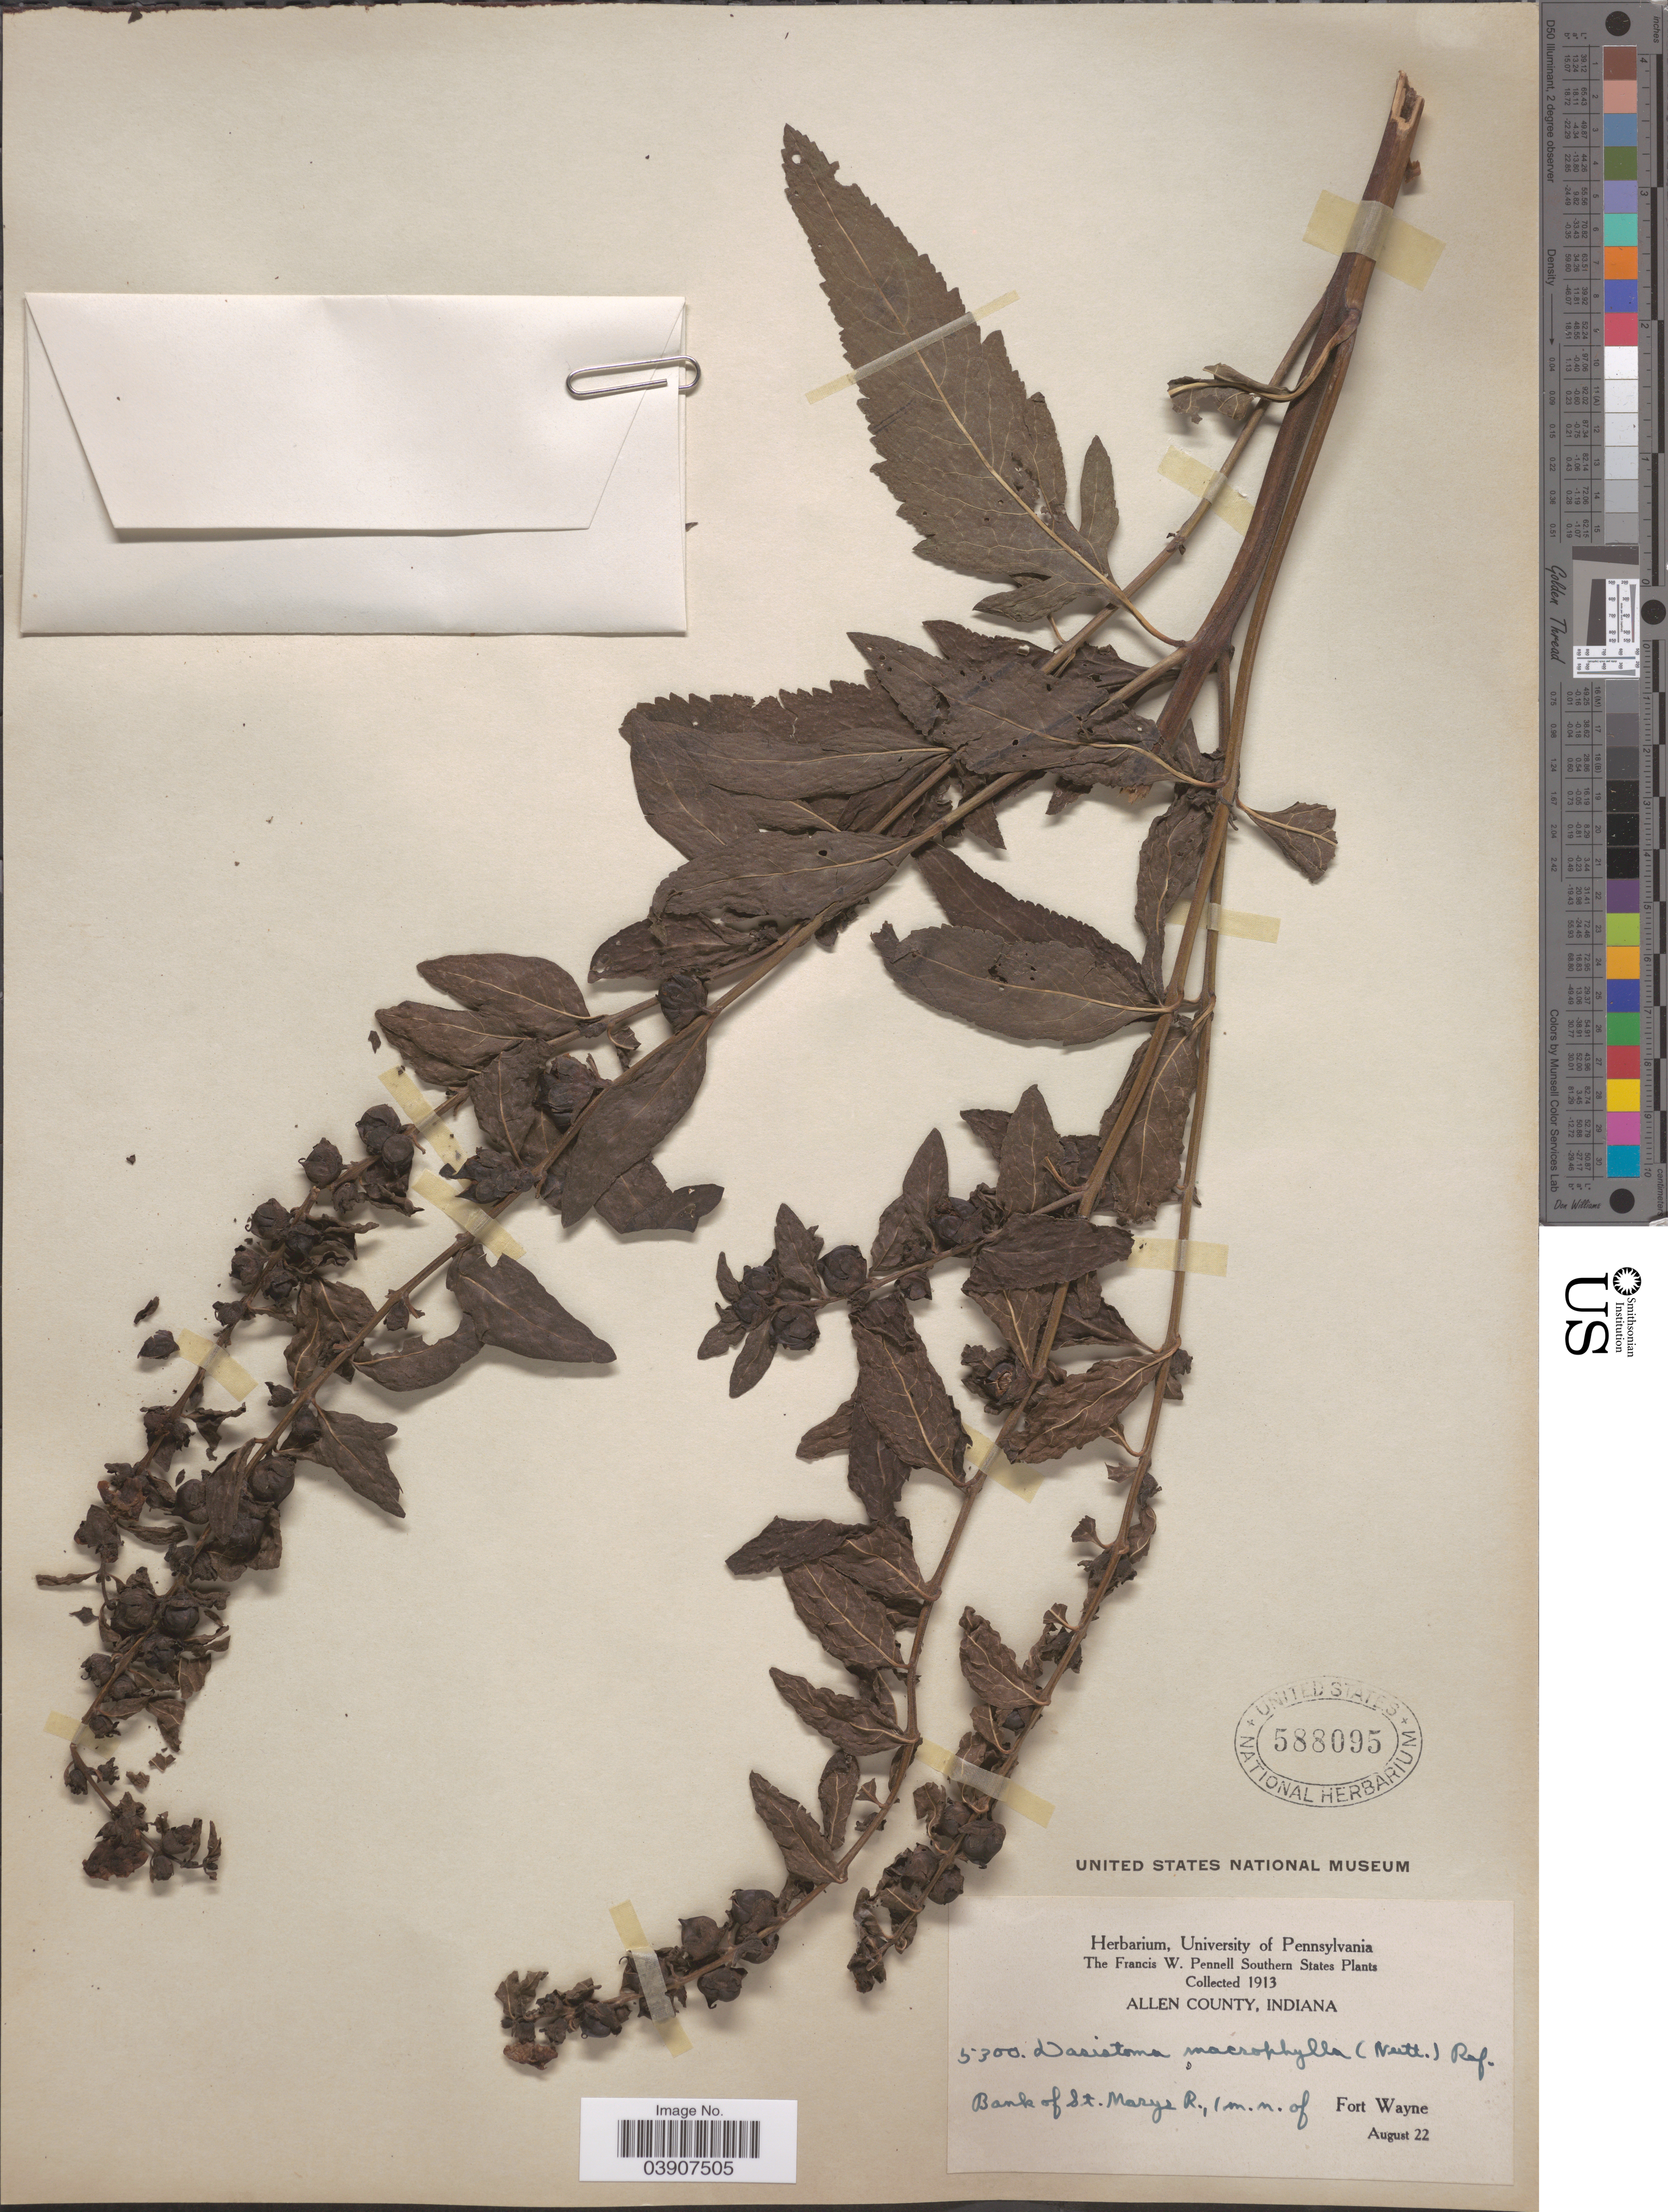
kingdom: Plantae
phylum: Tracheophyta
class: Magnoliopsida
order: Lamiales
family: Orobanchaceae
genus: Dasistoma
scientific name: Dasistoma macrophylla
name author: (Nutt.) Raf.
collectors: F. W. Pennell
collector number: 5300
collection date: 1913-08-22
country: United States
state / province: Indiana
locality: Southern States. Allen County. Bank of St. Marys R., 1 m. n. of Fort Wayne.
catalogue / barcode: US 588095